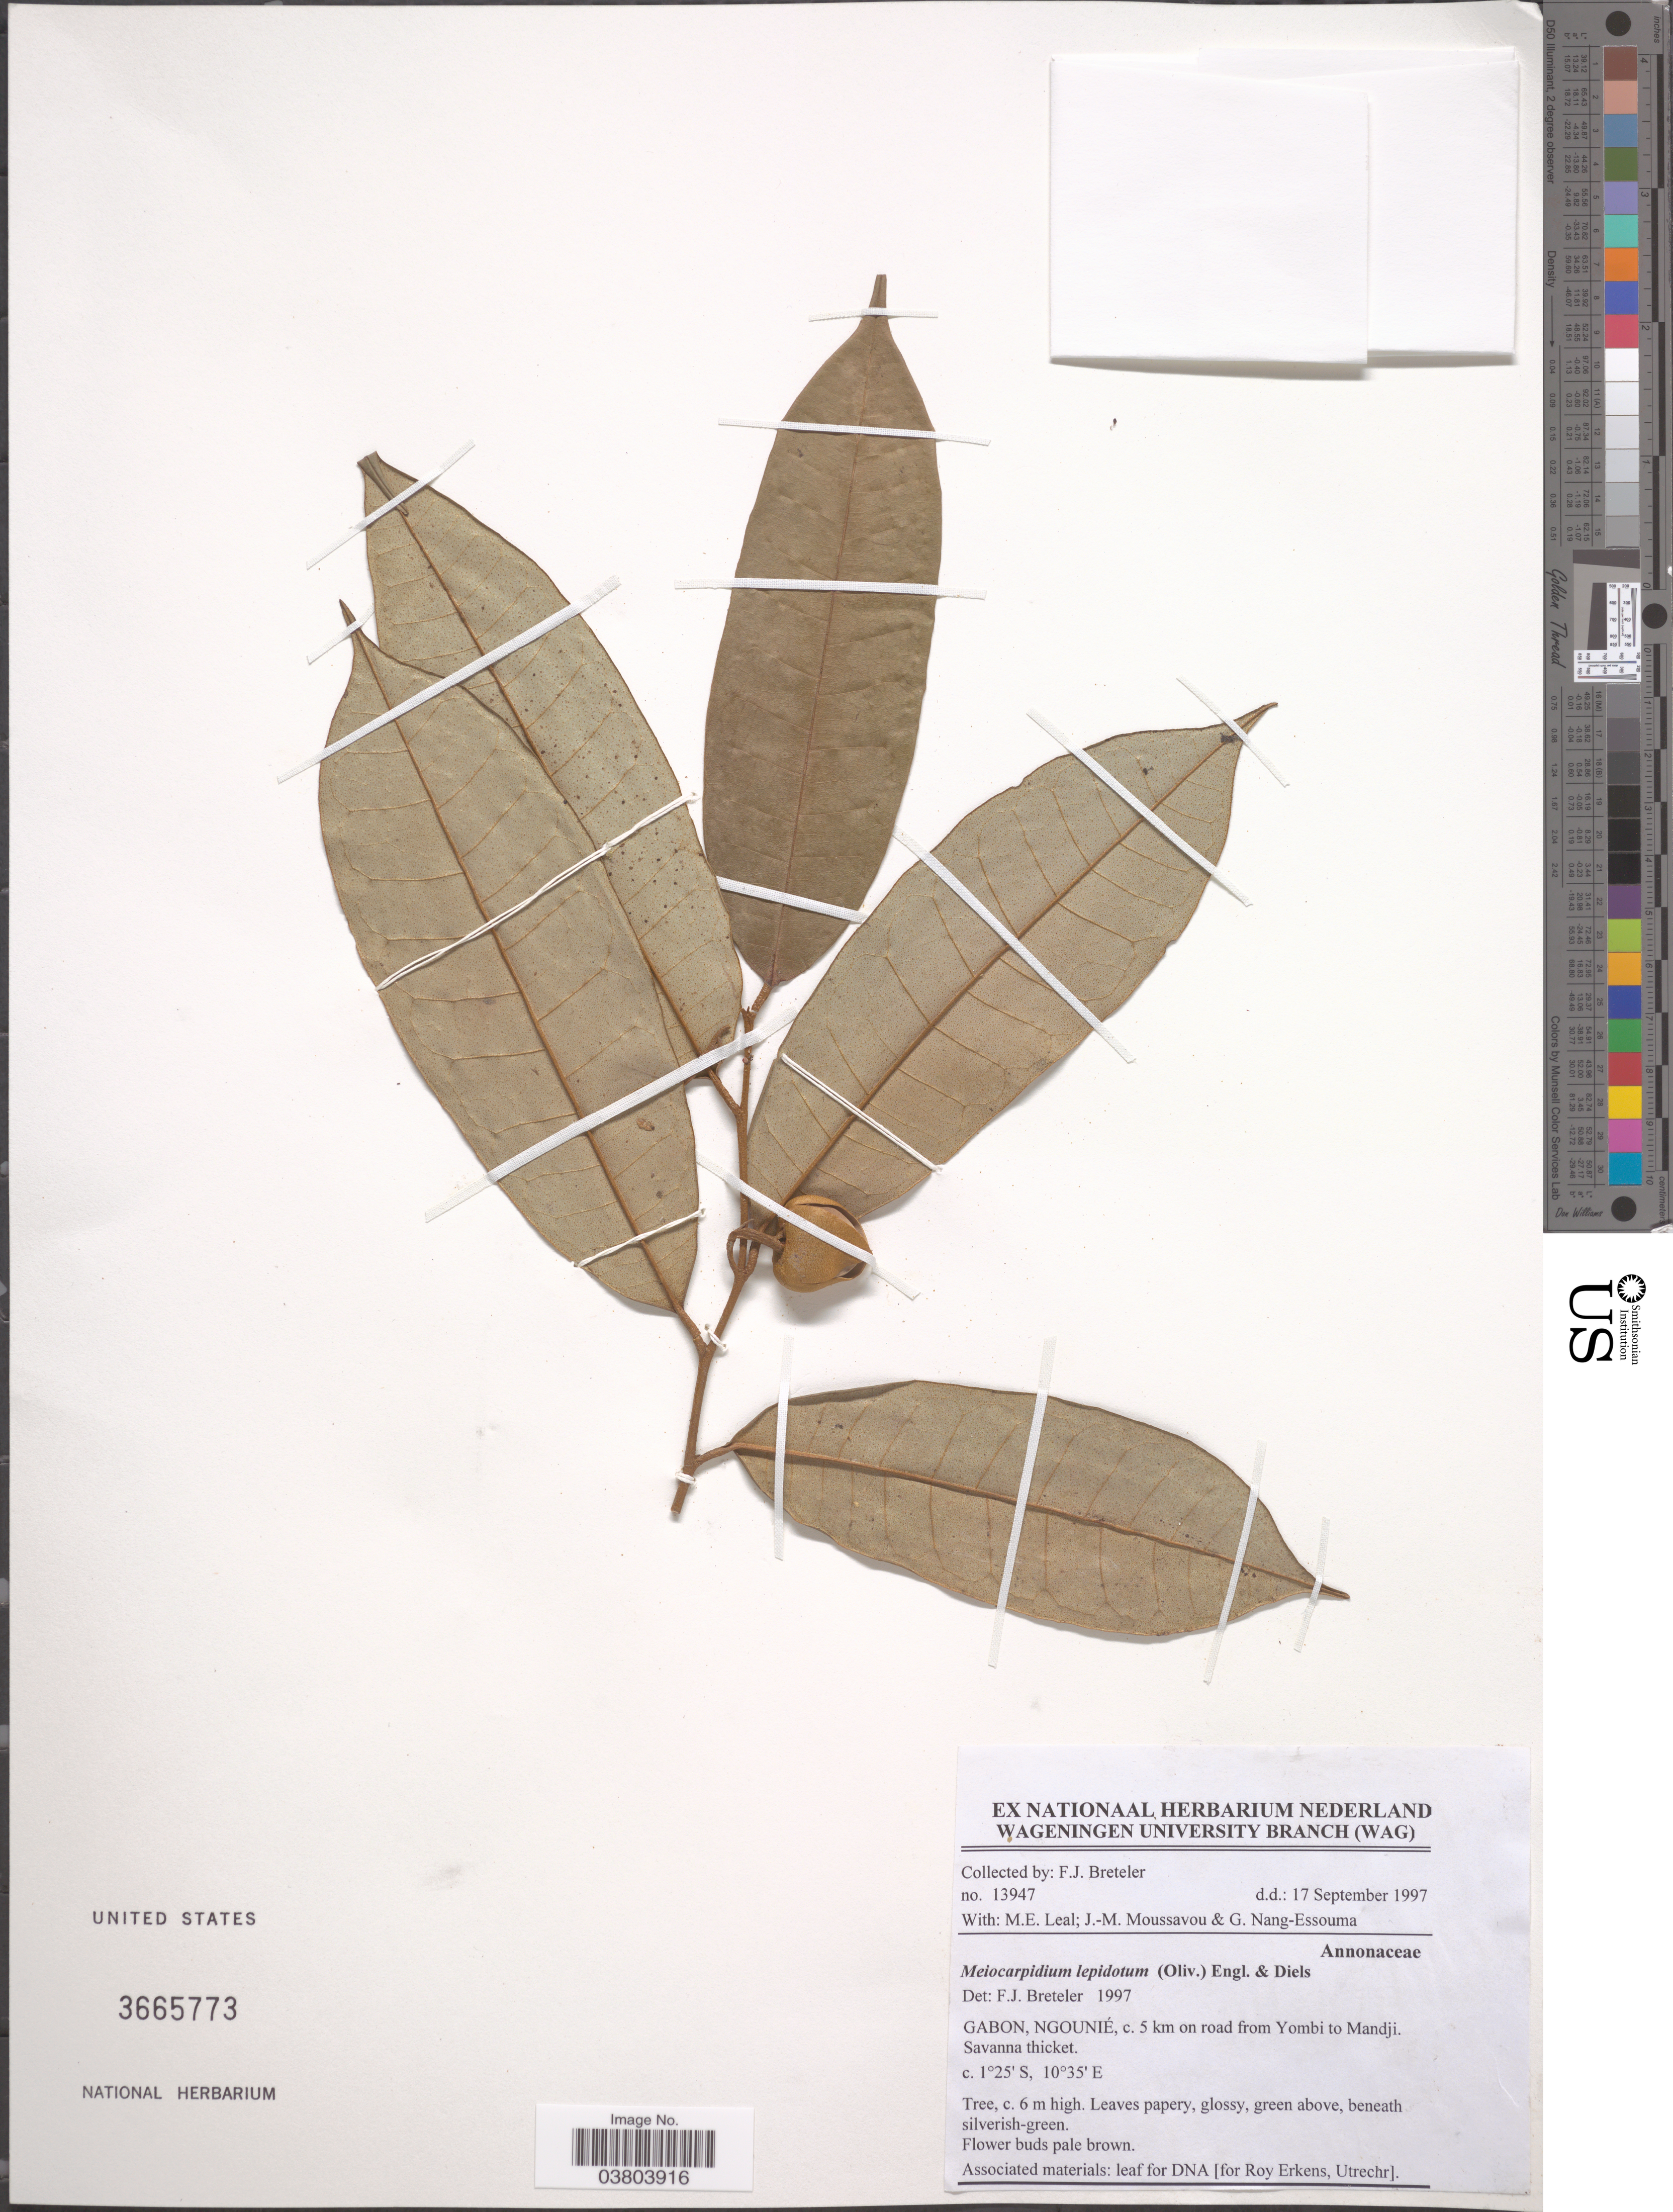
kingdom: Plantae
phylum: Tracheophyta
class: Magnoliopsida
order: Magnoliales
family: Annonaceae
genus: Meiocarpidium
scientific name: Meiocarpidium lepidotum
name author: Engl. & Diels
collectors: F. J. Breteler, M. E. Leal, J. Moussavou & G. Nang-Essouma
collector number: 13947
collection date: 1997-09-17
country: Gabon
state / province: Ngounie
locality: C. 5 km on road from Yombi to Mandji.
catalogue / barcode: US 3665773